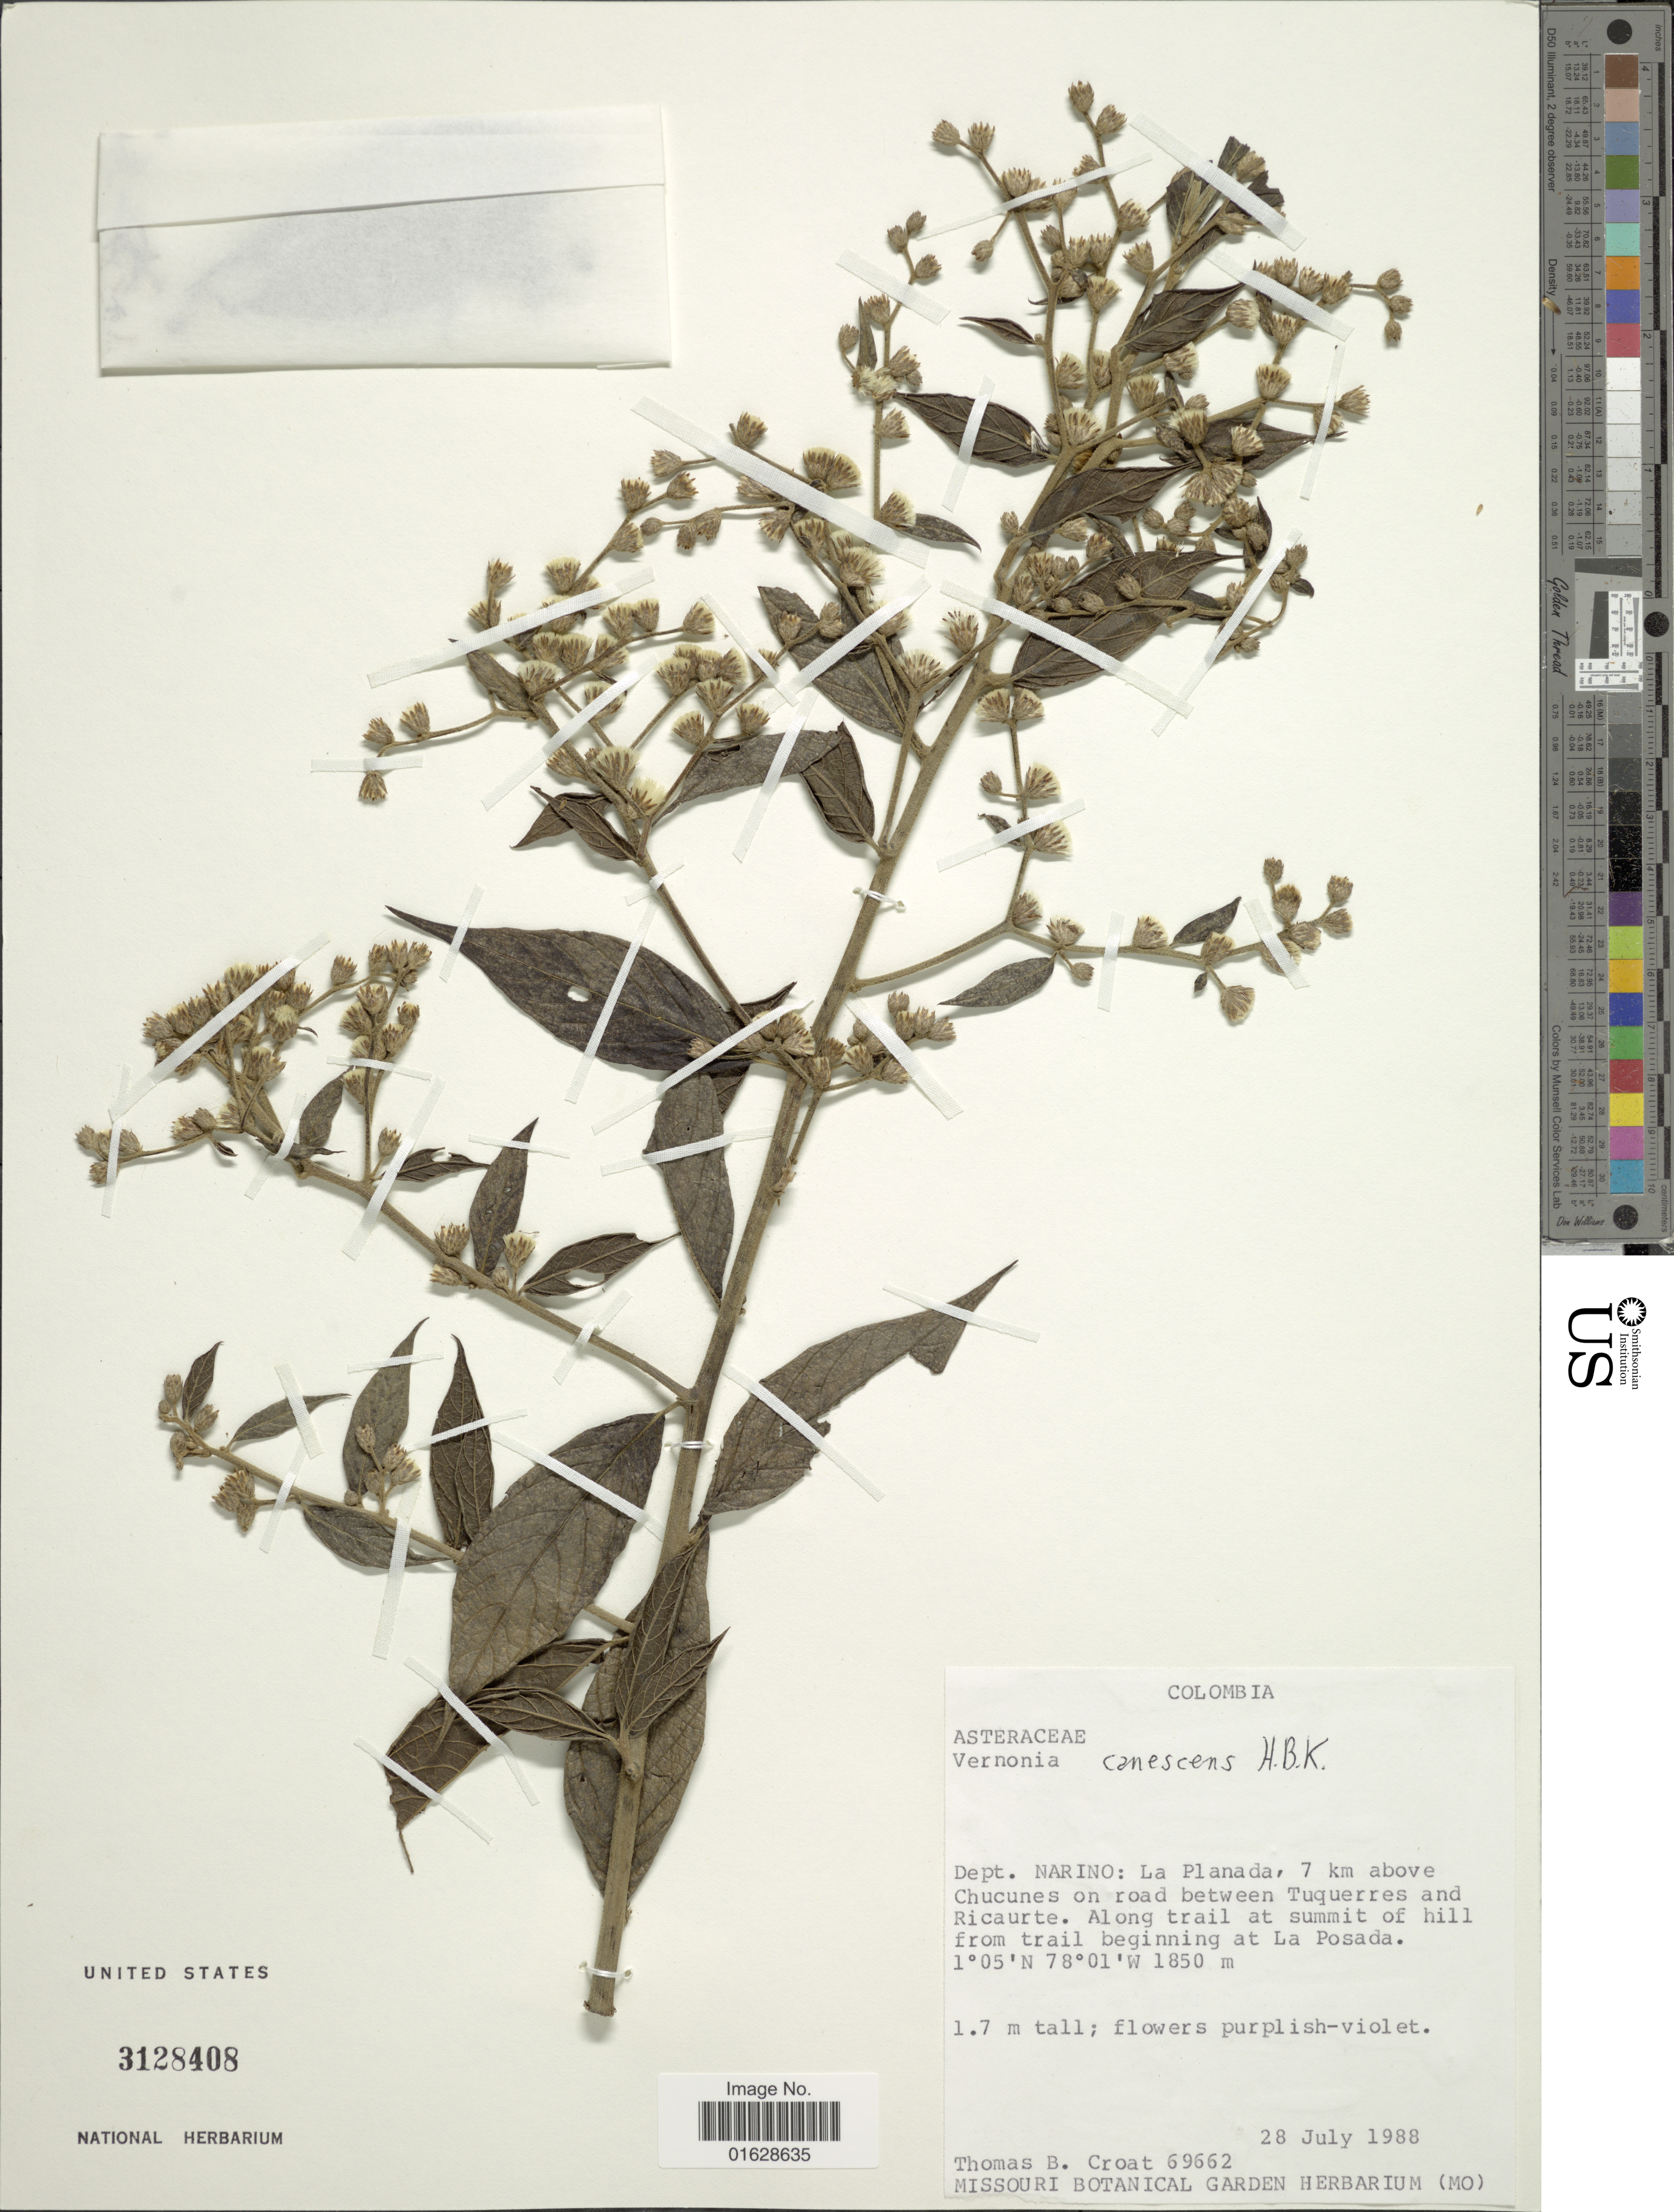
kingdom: Plantae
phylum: Tracheophyta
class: Magnoliopsida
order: Asterales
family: Asteraceae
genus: Lepidaploa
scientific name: Lepidaploa canescens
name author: (Kunth) H. Rob.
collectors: T. B. Croat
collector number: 69662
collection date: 1988-07-28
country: Colombia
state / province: Nariño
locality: Colombia. Dept. Nariño: La Planada, 7 km above Chucunes on road between Tuquerres and Ricaurte. Along trail at summit of hill from trail beginning at La Posada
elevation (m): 1850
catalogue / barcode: US 3128408